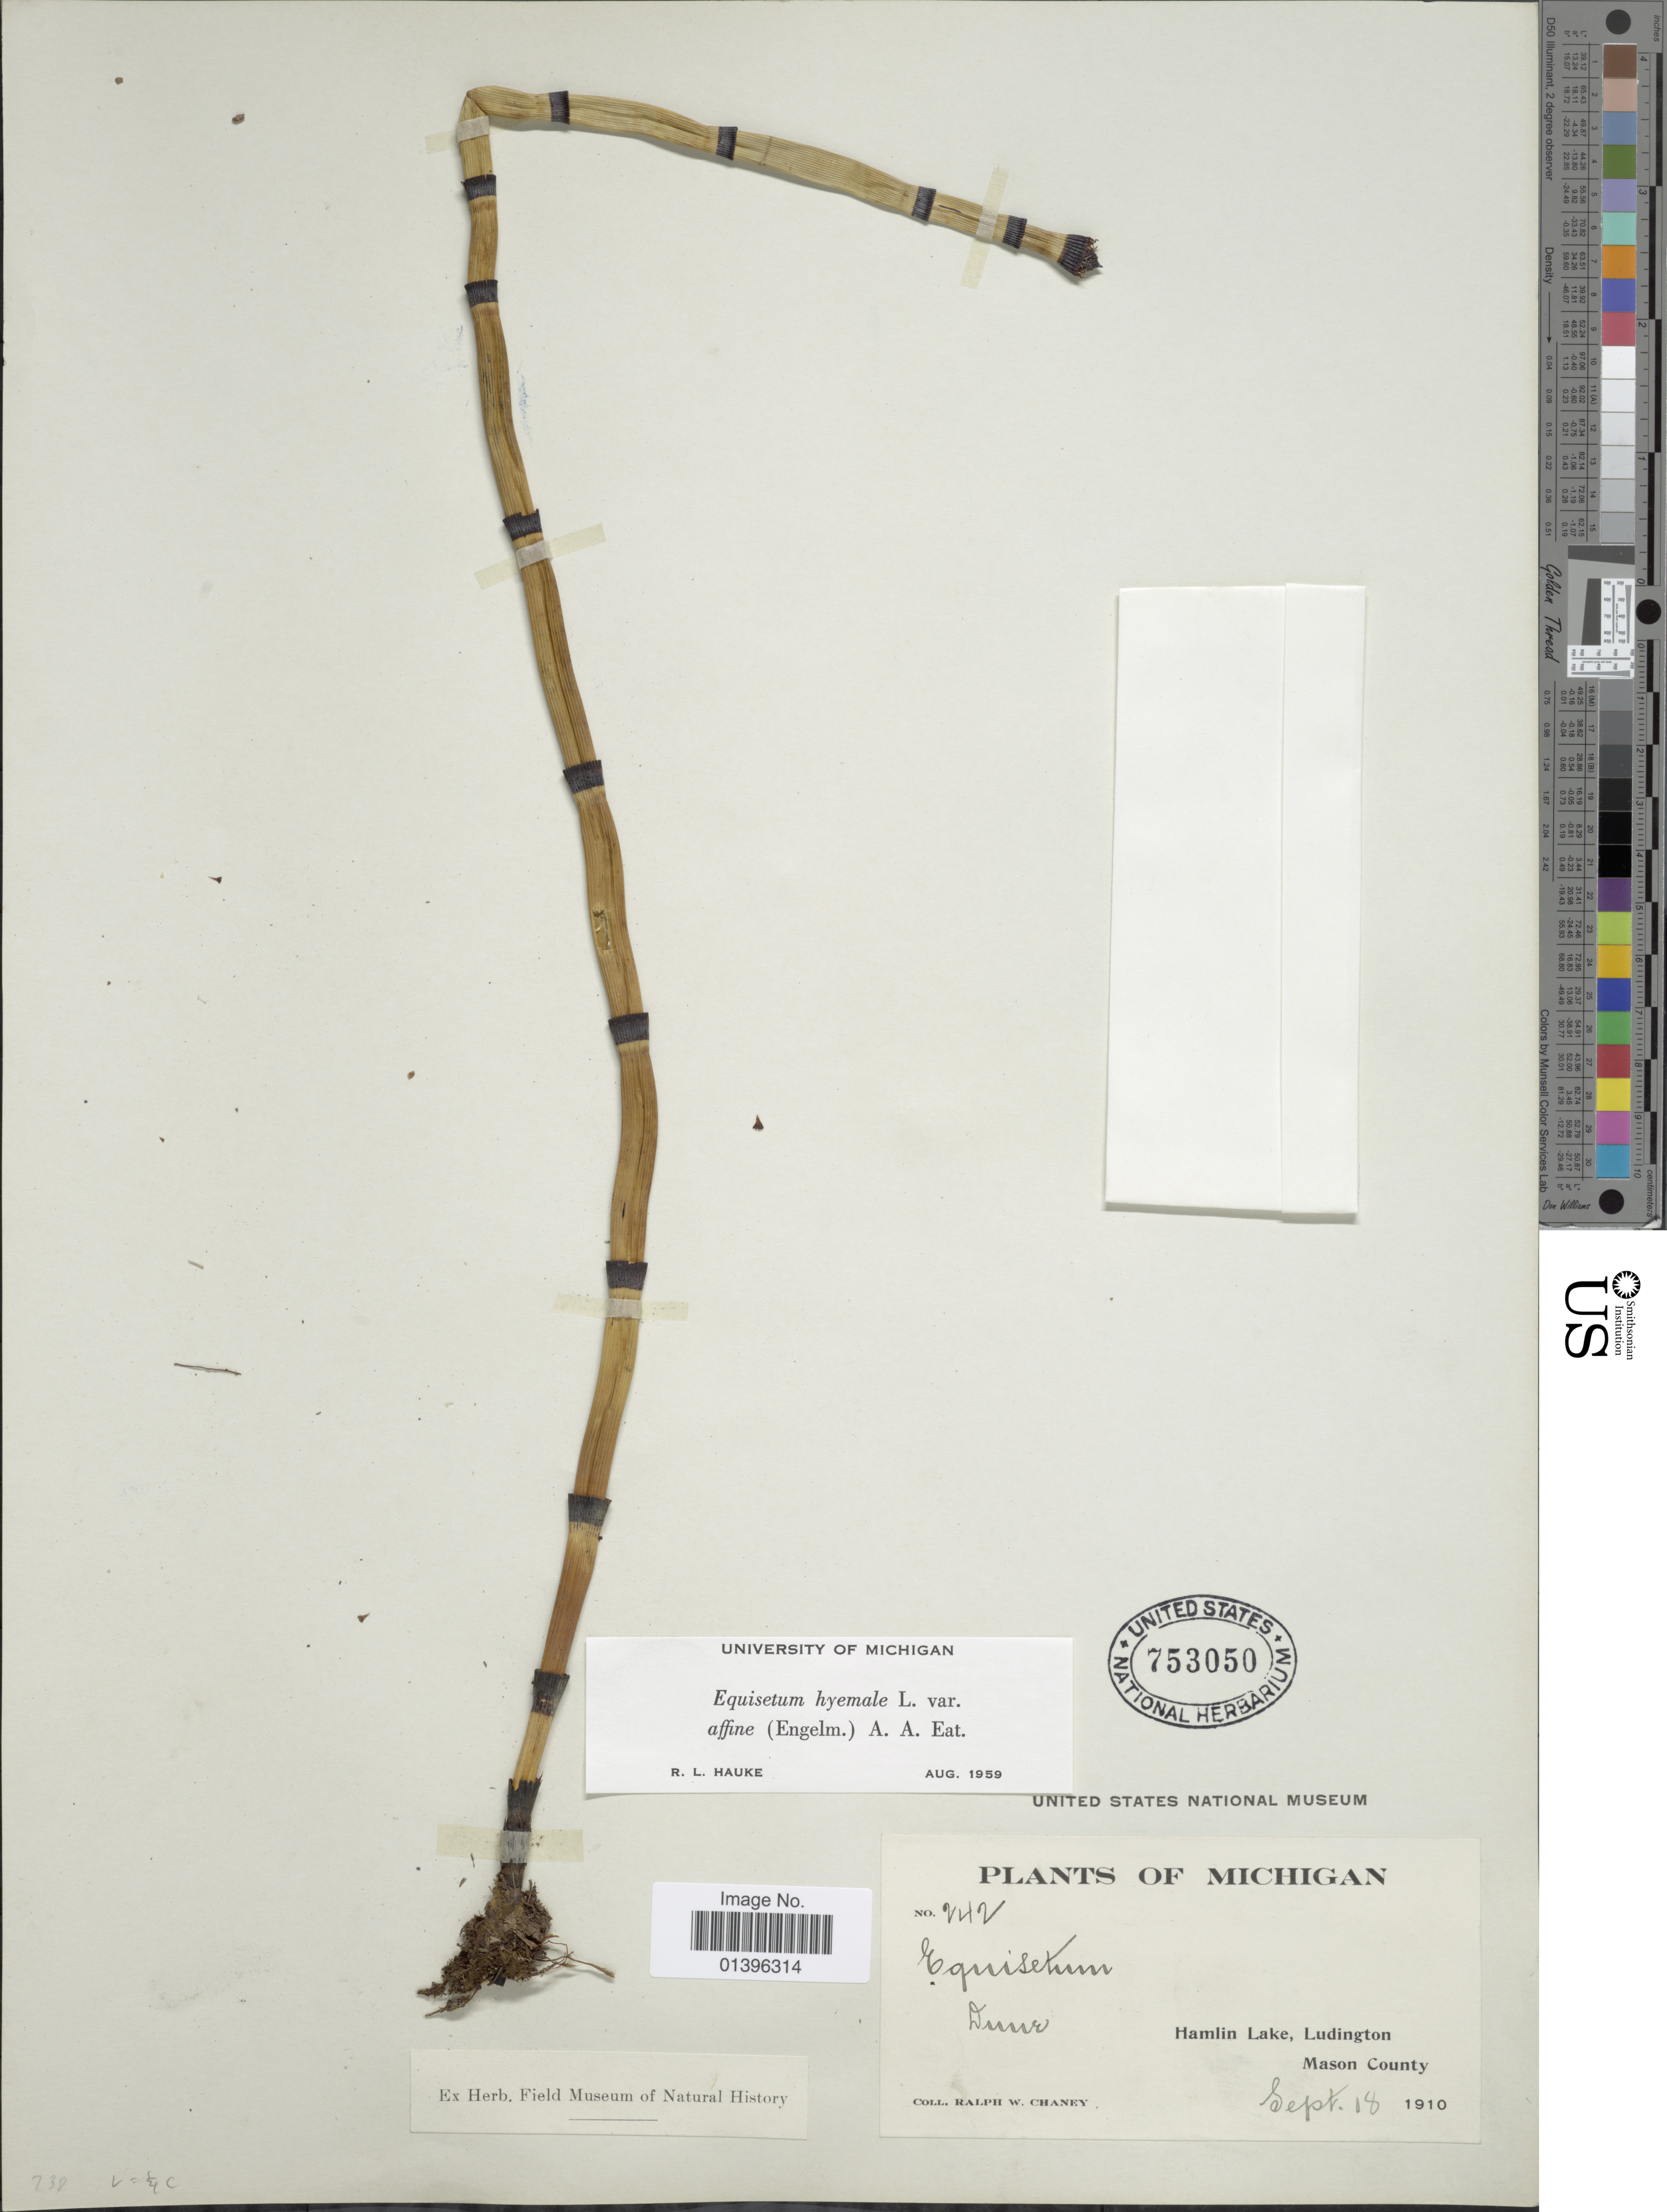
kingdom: Plantae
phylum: Tracheophyta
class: Polypodiopsida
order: Equisetales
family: Equisetaceae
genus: Equisetum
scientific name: Equisetum hyemale var. affine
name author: (Engelm.) A.A. Eaton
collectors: R. Chaney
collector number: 242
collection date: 1910-09-18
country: United States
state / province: Michigan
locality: Hamlin Lake, Ludington, Mason County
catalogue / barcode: US 753050